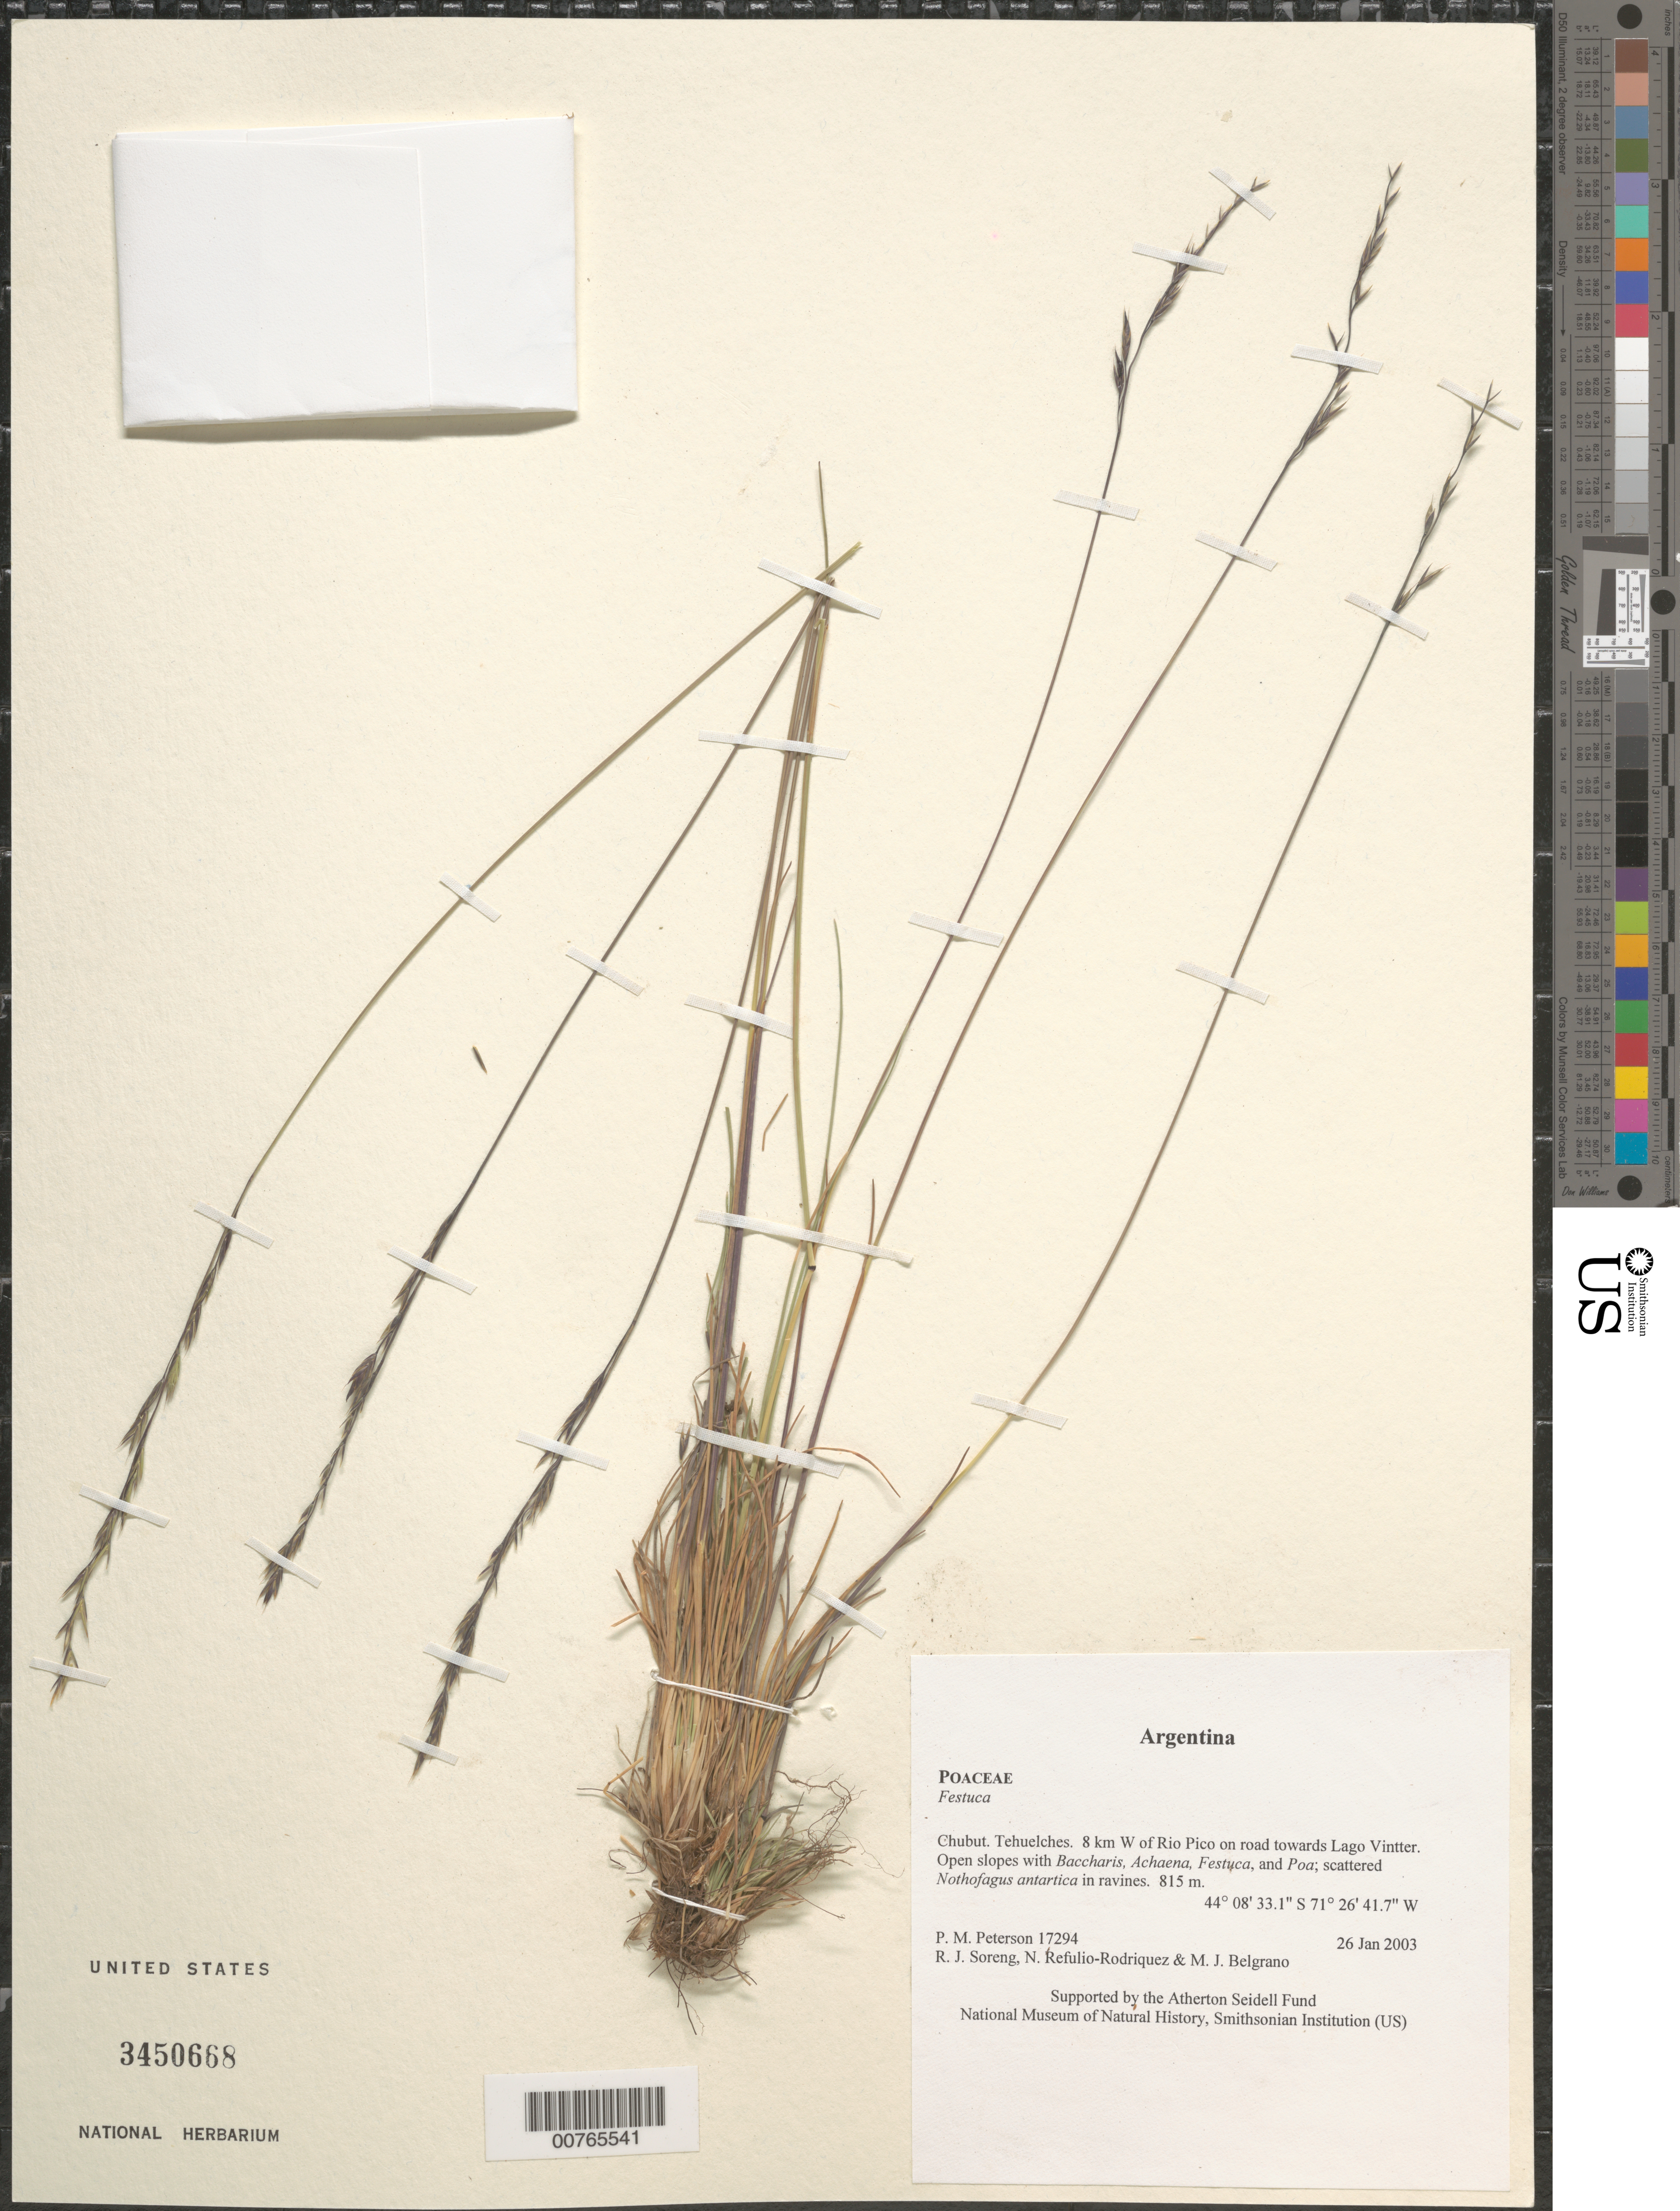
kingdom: Plantae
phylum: Tracheophyta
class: Liliopsida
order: Poales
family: Poaceae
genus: Festuca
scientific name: Festuca sp.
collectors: P. M. Peterson, R. J. Soreng, N. Refulio-Rodríguez & M. Belgrano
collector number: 17294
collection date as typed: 26 Jan 2003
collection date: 2003-01-26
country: Argentina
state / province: Chubut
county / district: Tehuelches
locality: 8 km W of Rio Pico on road towards Lago Vintter. Open slopes with Baccharis, Achaena, Festuca, and Poa; scattered Nothofagus antartica in ravines.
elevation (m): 815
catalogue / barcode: US 3450668